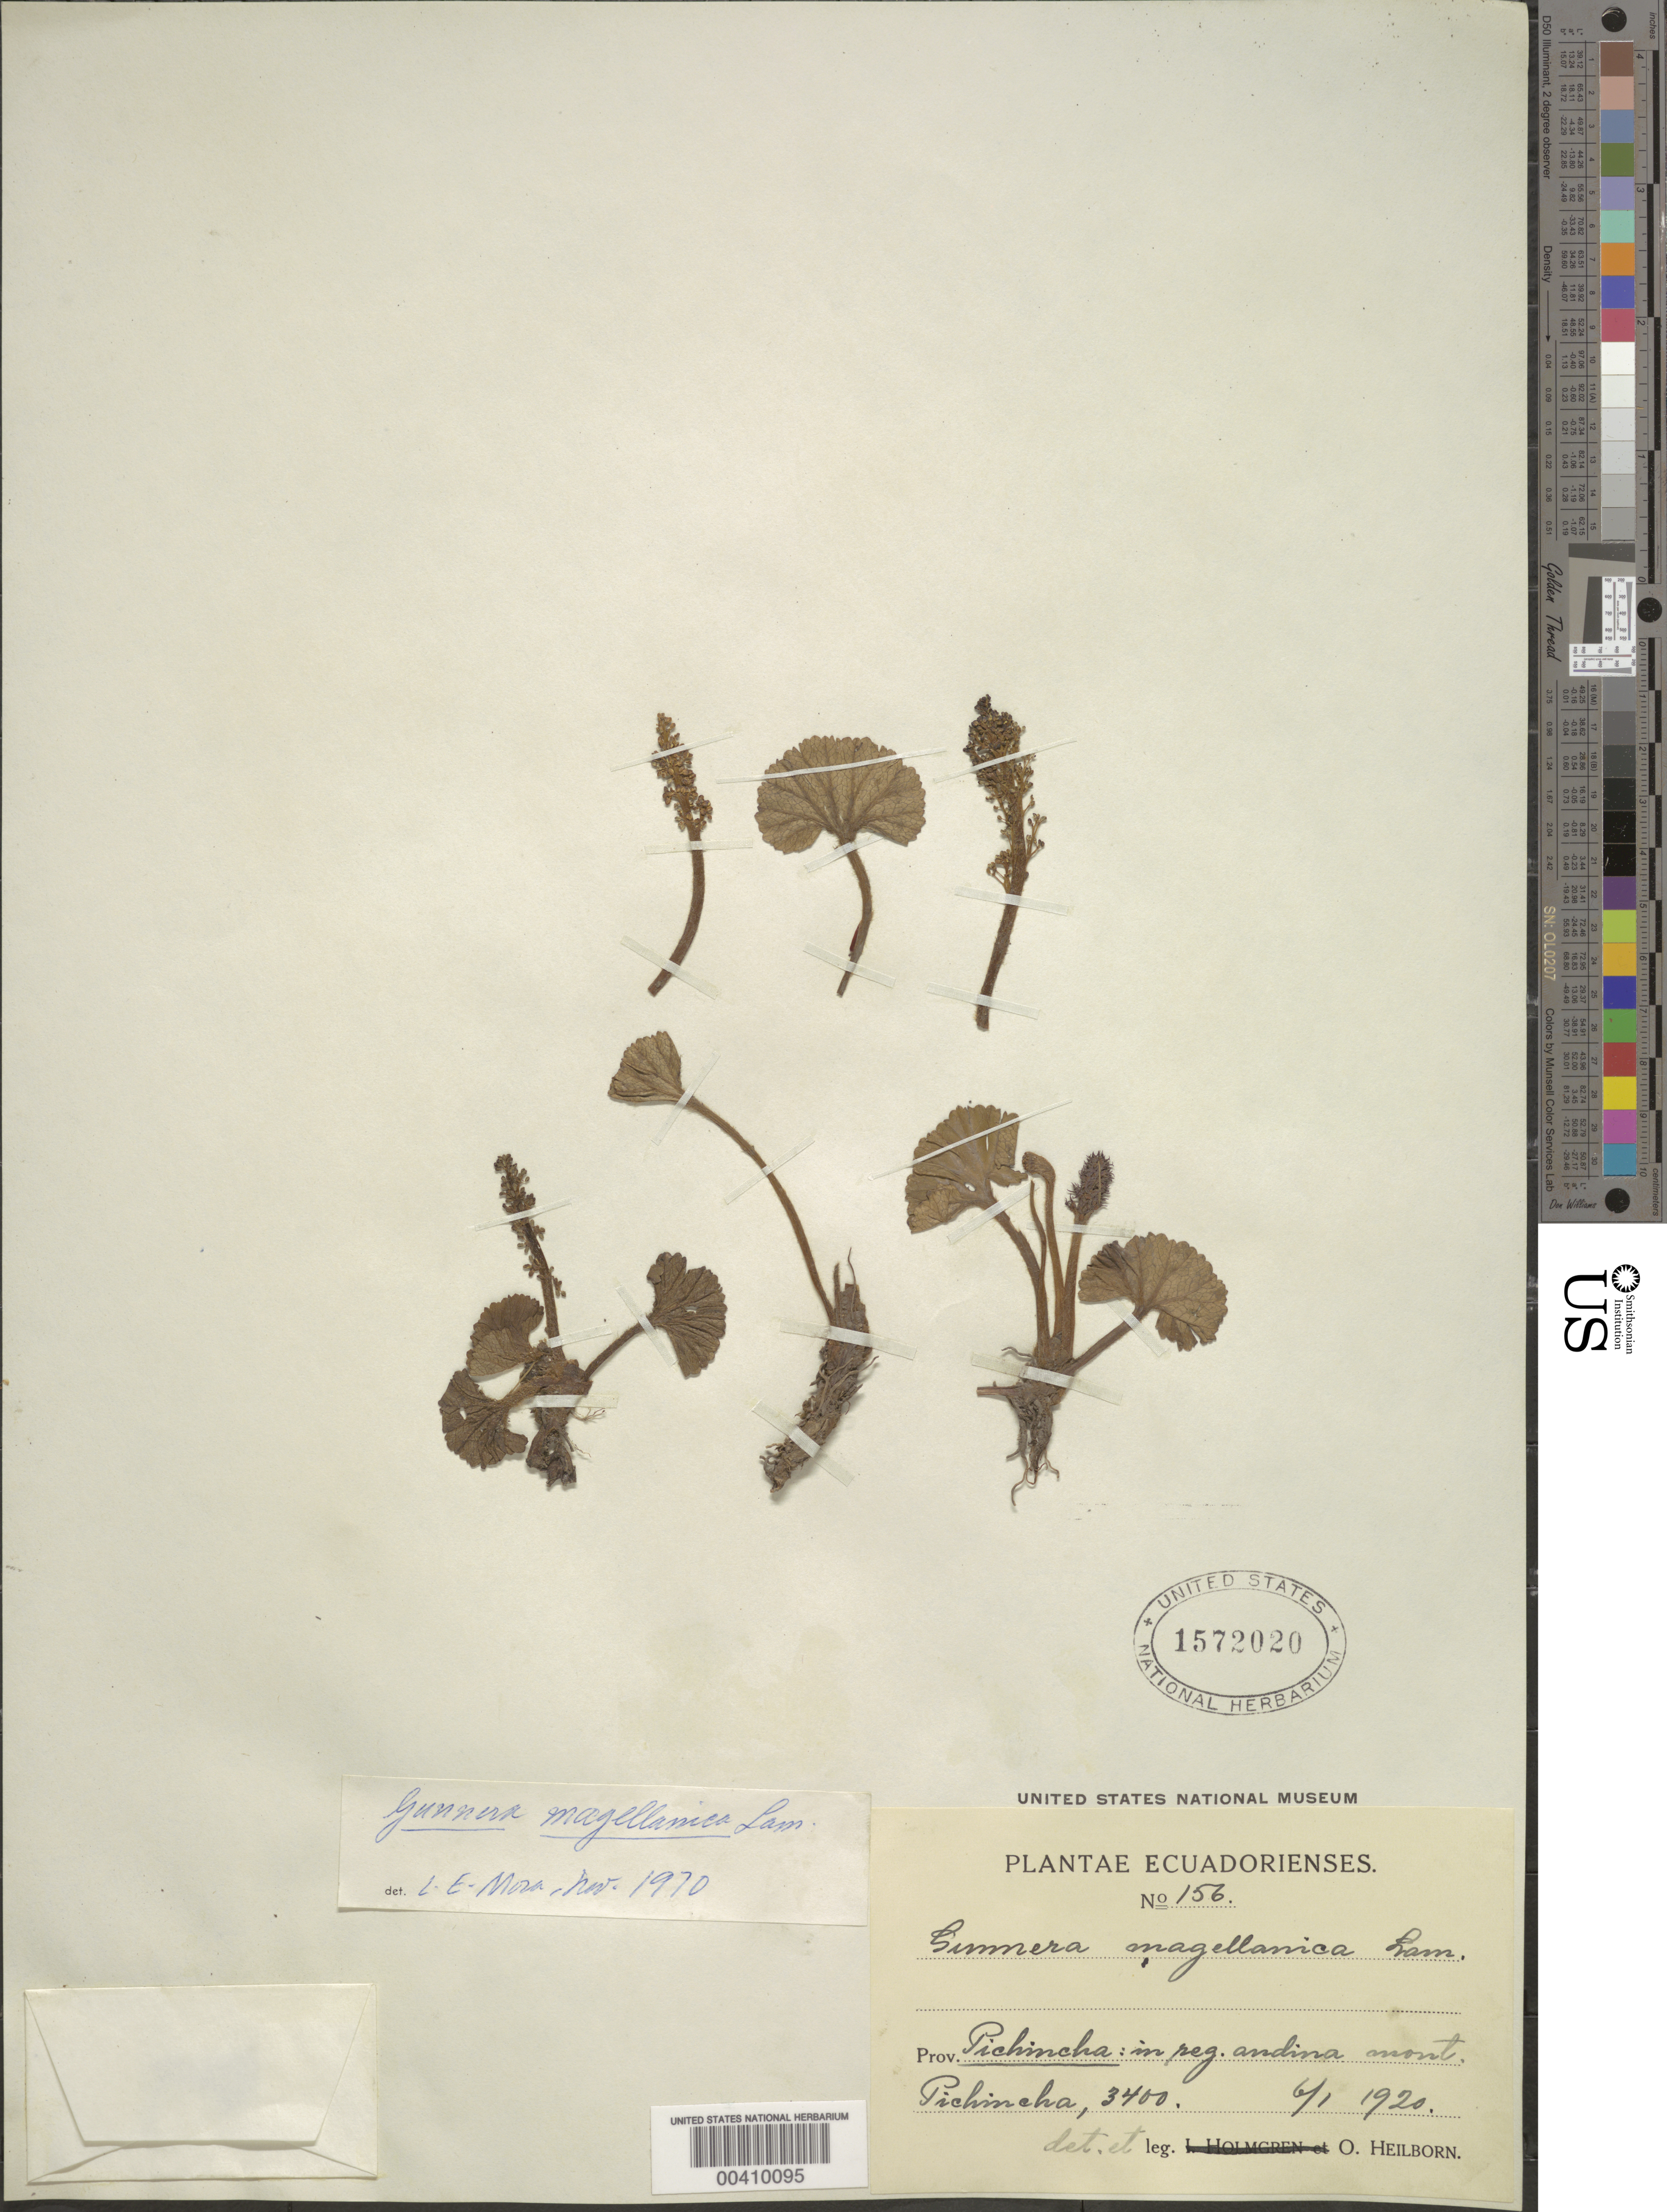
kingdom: Plantae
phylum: Tracheophyta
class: Magnoliopsida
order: Gunnerales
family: Gunneraceae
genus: Gunnera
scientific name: Gunnera magellanica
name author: Lam.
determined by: Mora-Osejo, L. E.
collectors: O. Heilborn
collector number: Pl Ecuadorensis 156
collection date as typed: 06 Jan 1920 or 01 Jun 1920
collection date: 1920-01-06 or 1920-06-01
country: Ecuador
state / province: Pichincha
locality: in reg. andina mont. Pinchincha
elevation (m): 3400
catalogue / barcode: US 1572020